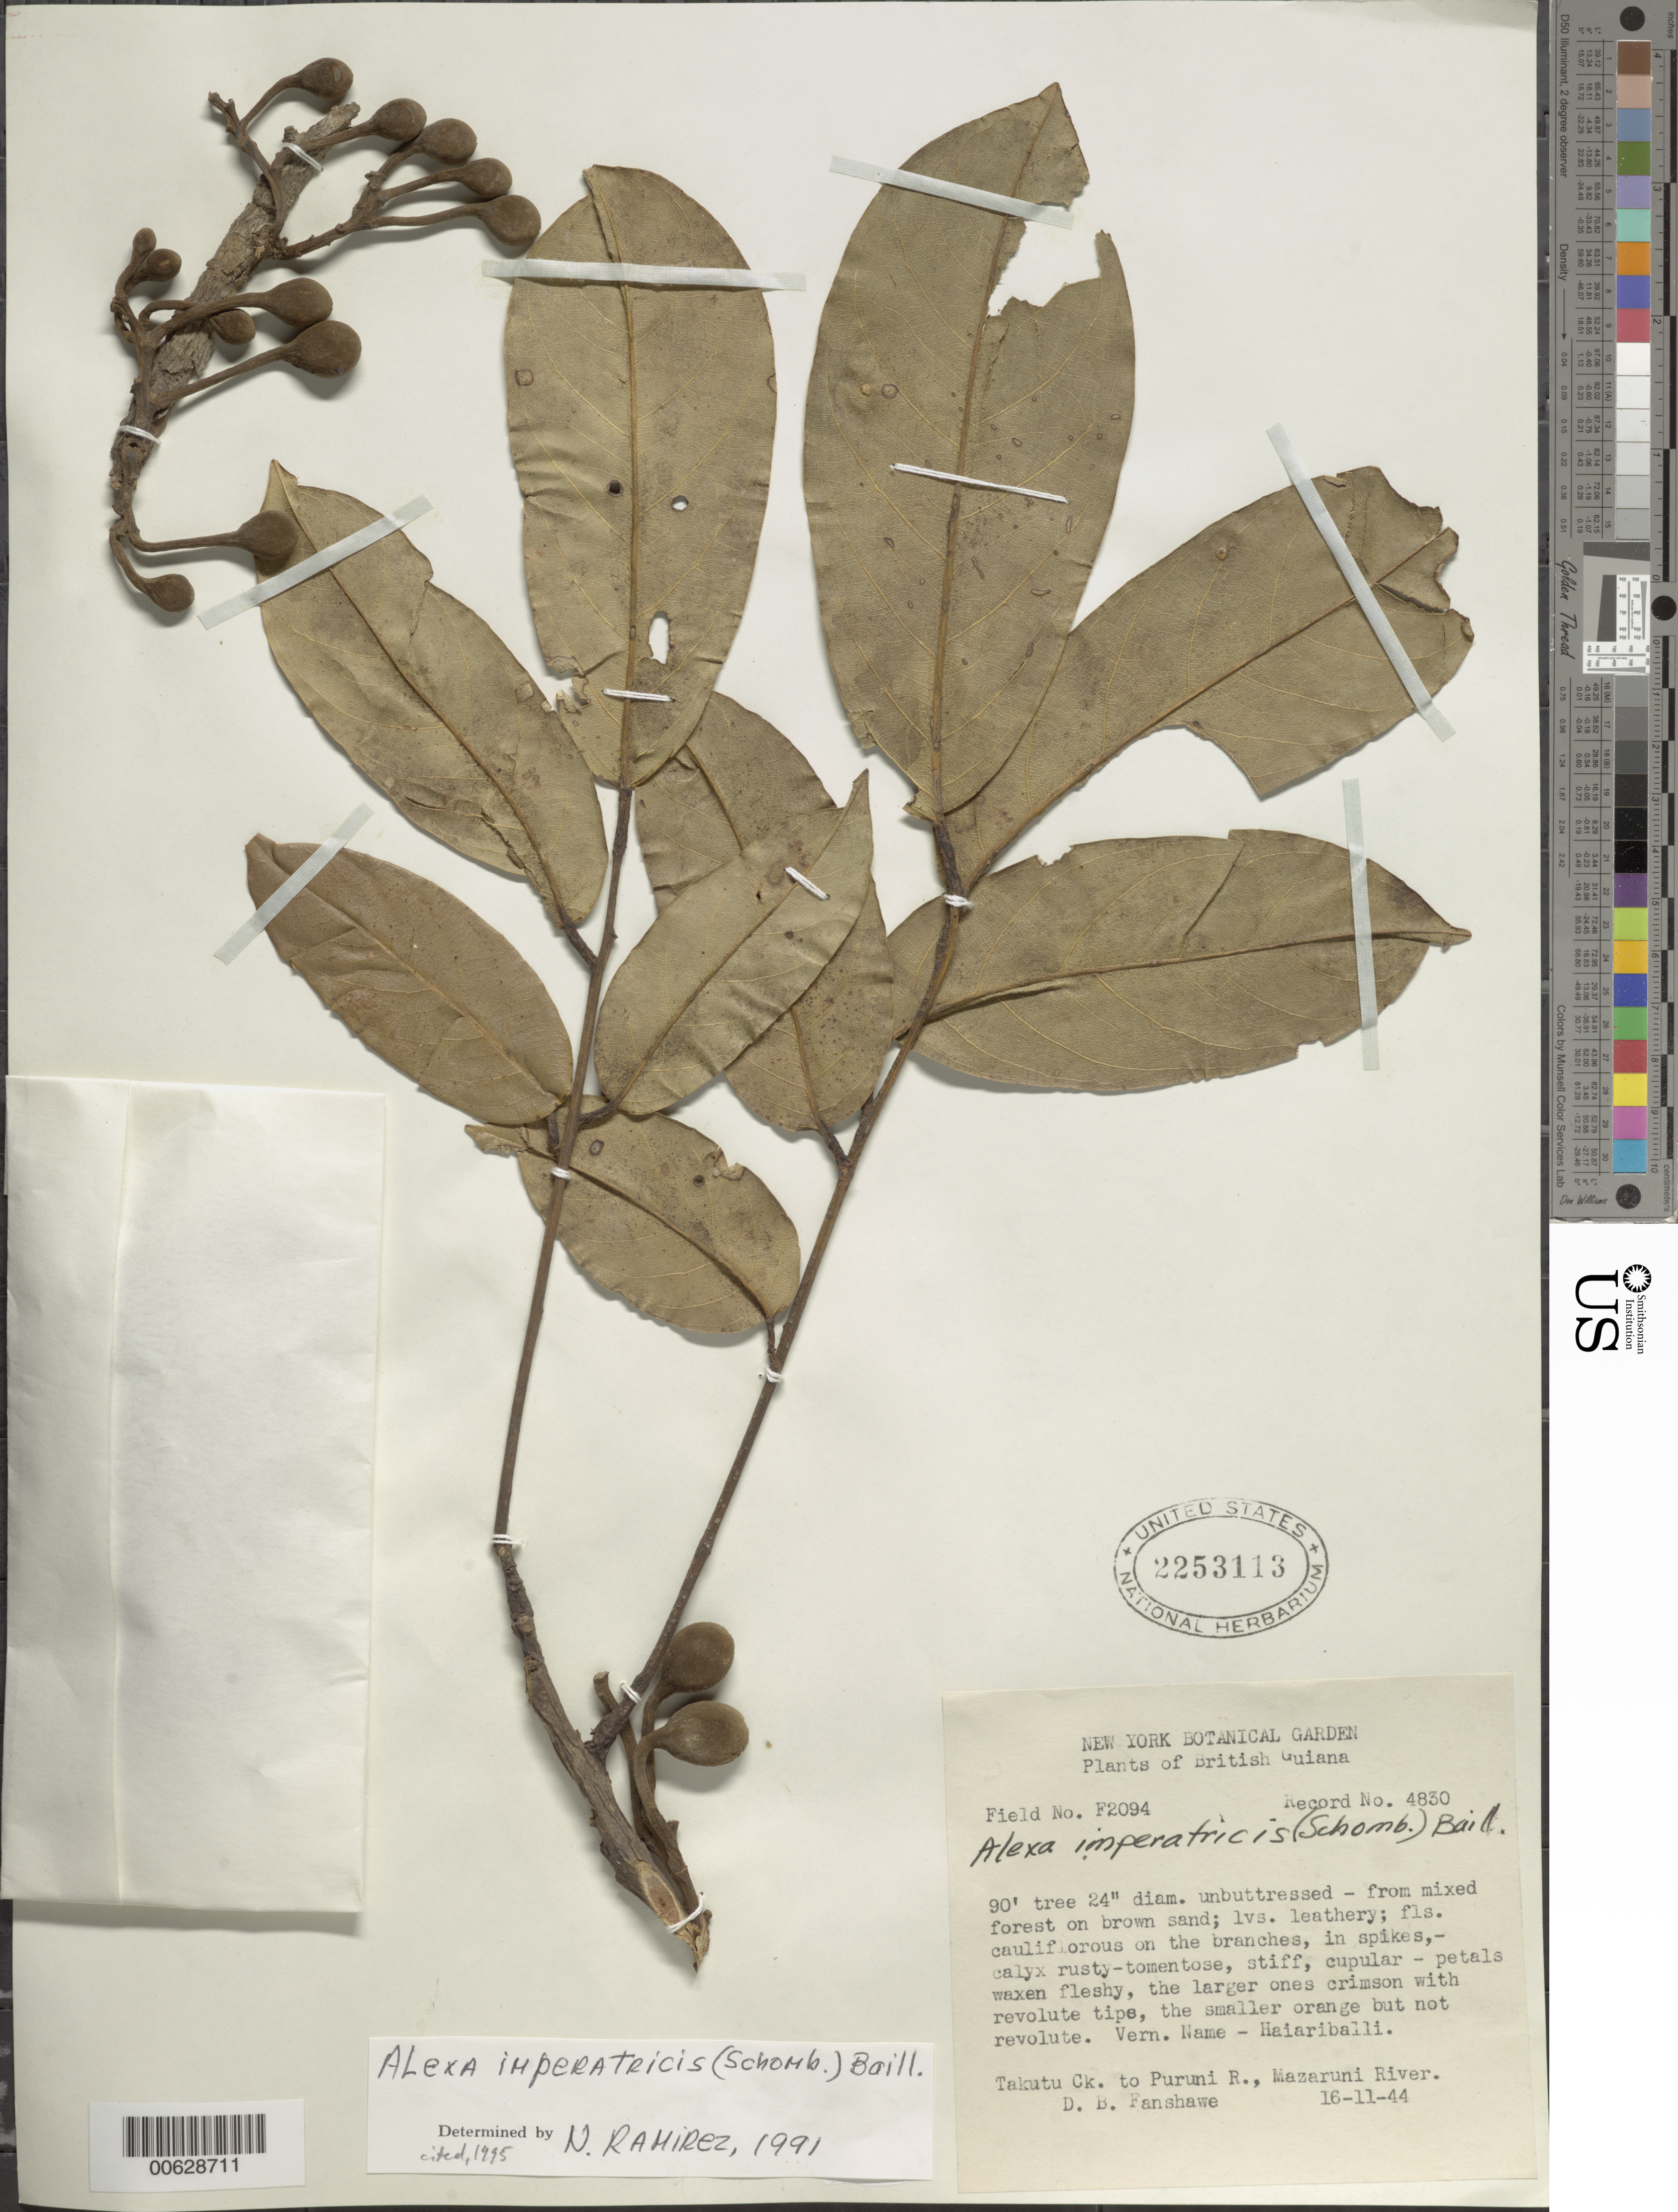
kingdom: Plantae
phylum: Tracheophyta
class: Magnoliopsida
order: Fabales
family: Fabaceae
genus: Alexa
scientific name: Alexa imperatricis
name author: (R.H. Schomb.) Baill.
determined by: Ramírez, N.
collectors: D. B. Fanshawe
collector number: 4830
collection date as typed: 16-Nov-44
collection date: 1944-11-16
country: Guyana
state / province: U. Takutu-U. Essequibo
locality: Takutu Creek to Puruni River, Mazaruni River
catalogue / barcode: US 2253113